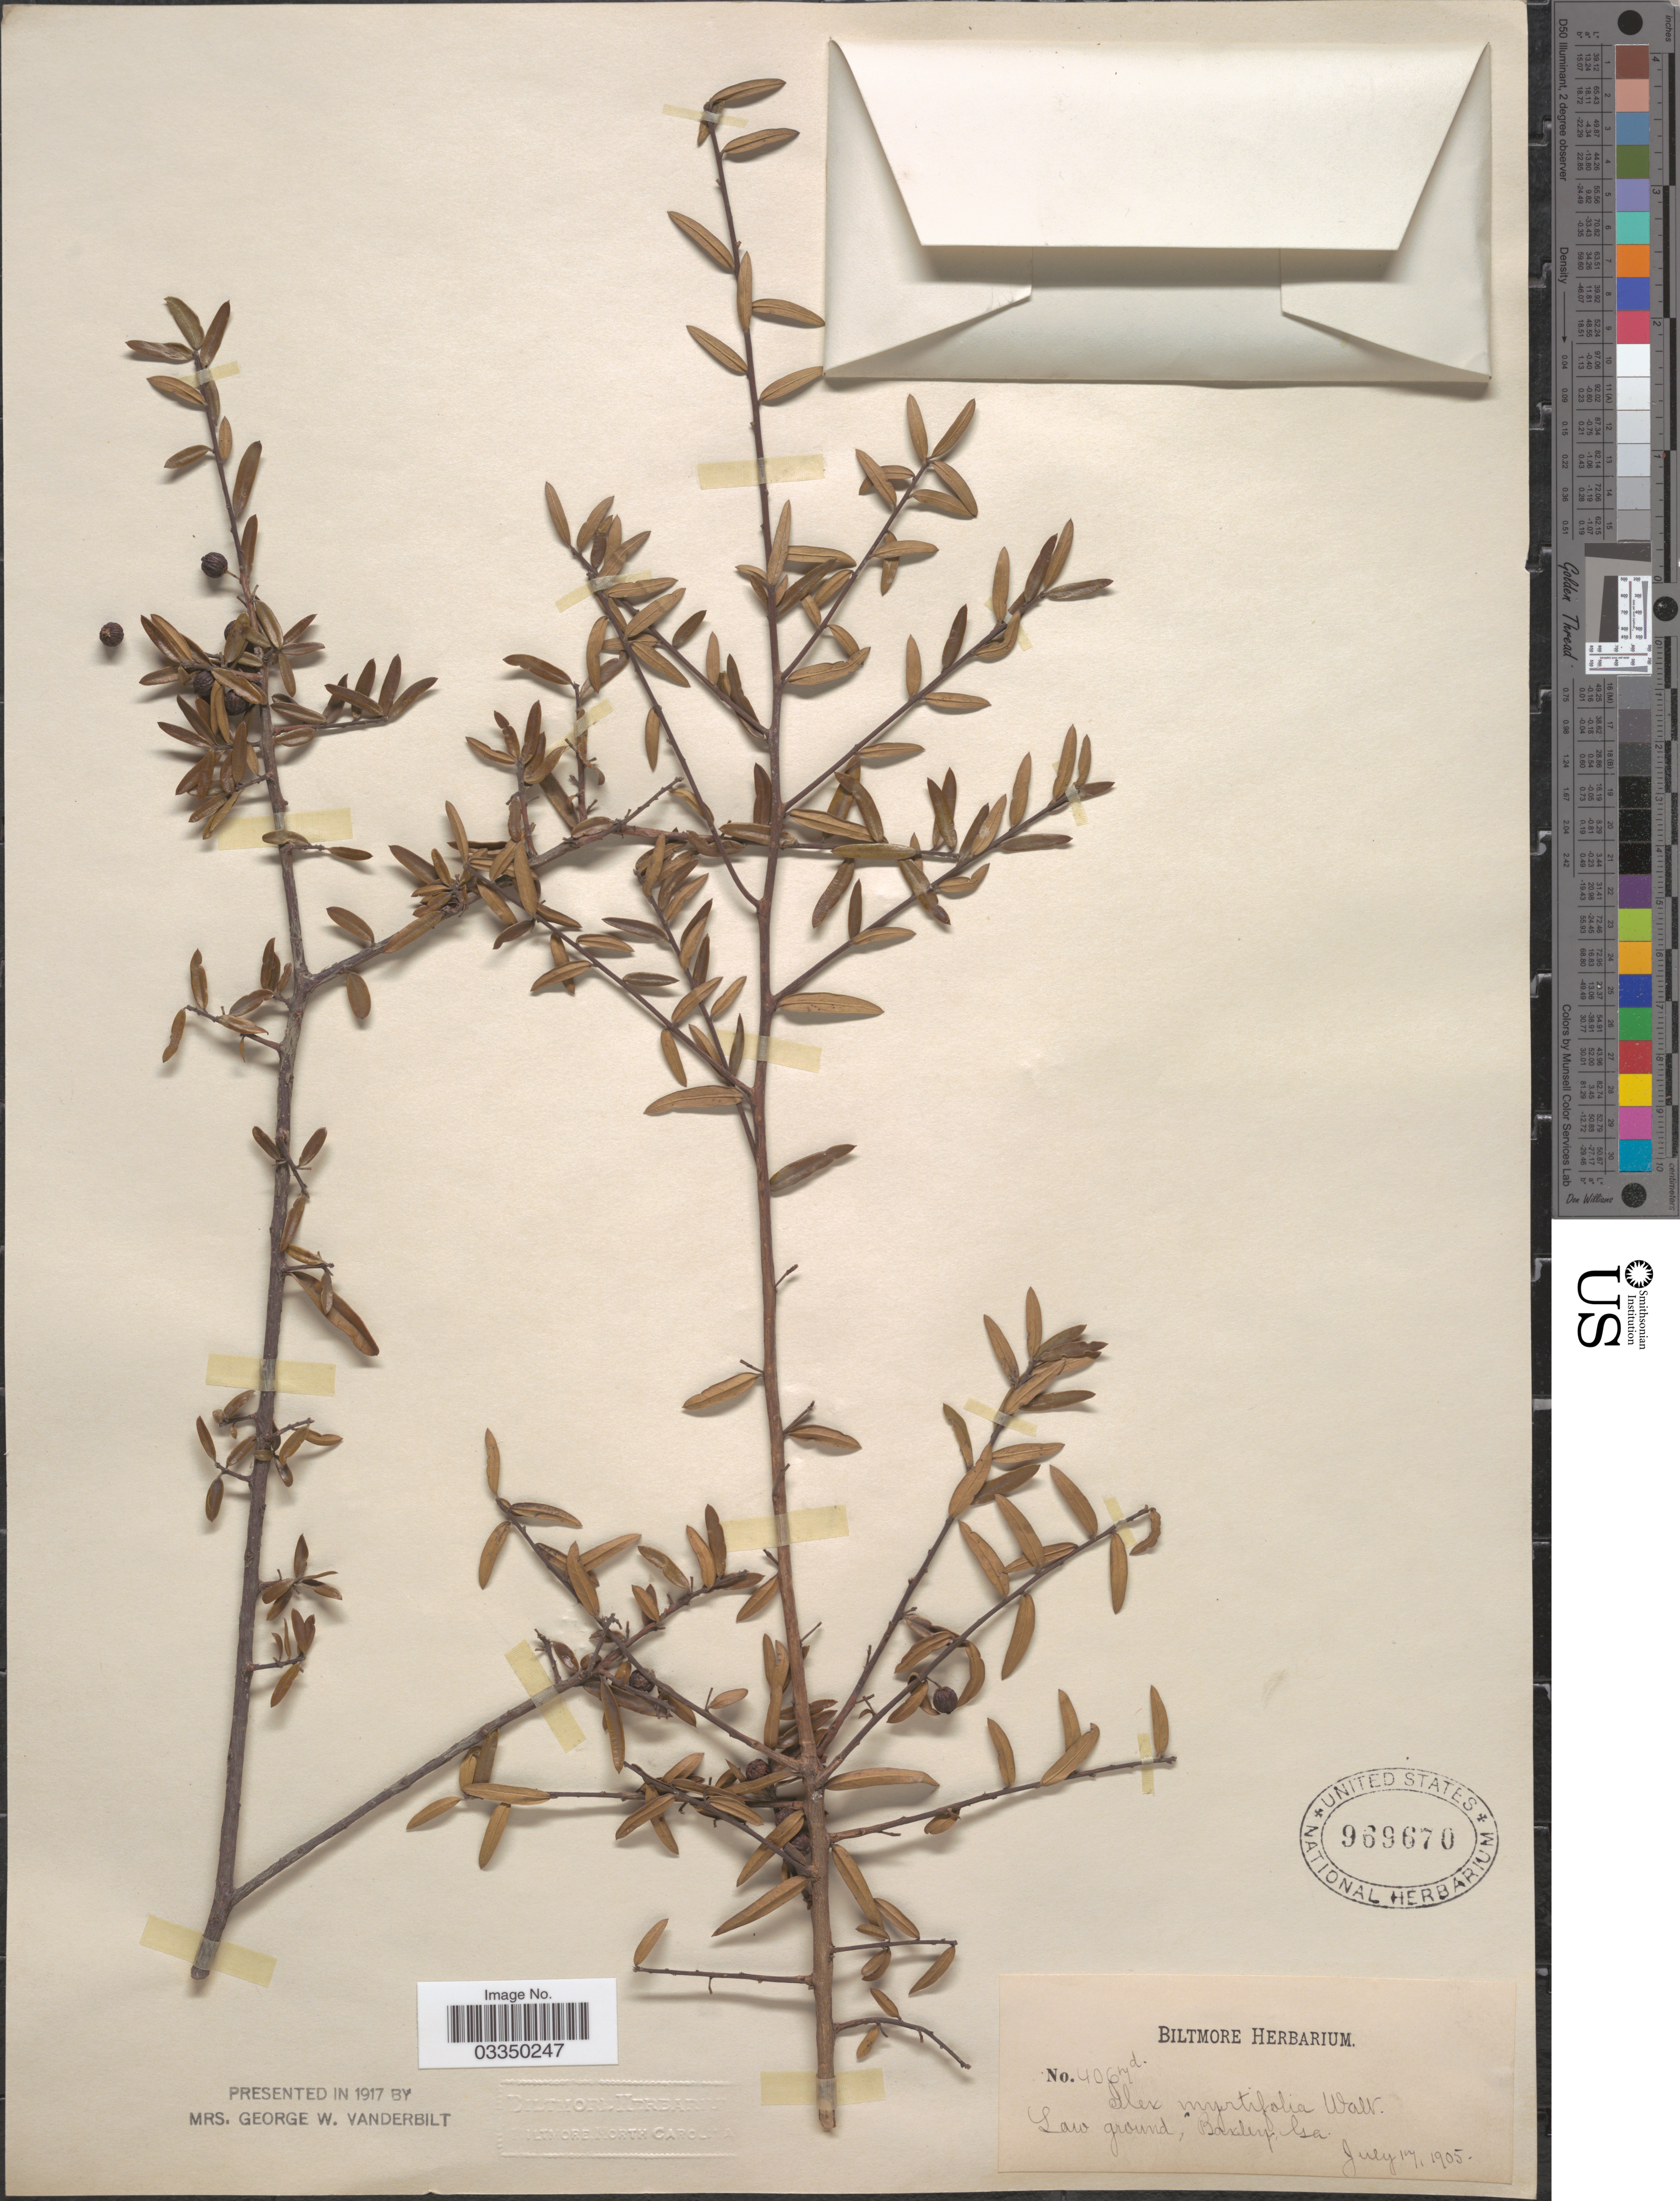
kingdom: Plantae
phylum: Tracheophyta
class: Magnoliopsida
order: Aquifoliales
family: Aquifoliaceae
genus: Ilex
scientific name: Ilex myrtifolia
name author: Walter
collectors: ex herb. Biltmore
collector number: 4067d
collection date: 1905-07-17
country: United States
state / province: Georgia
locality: Baxter.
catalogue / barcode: US 969670